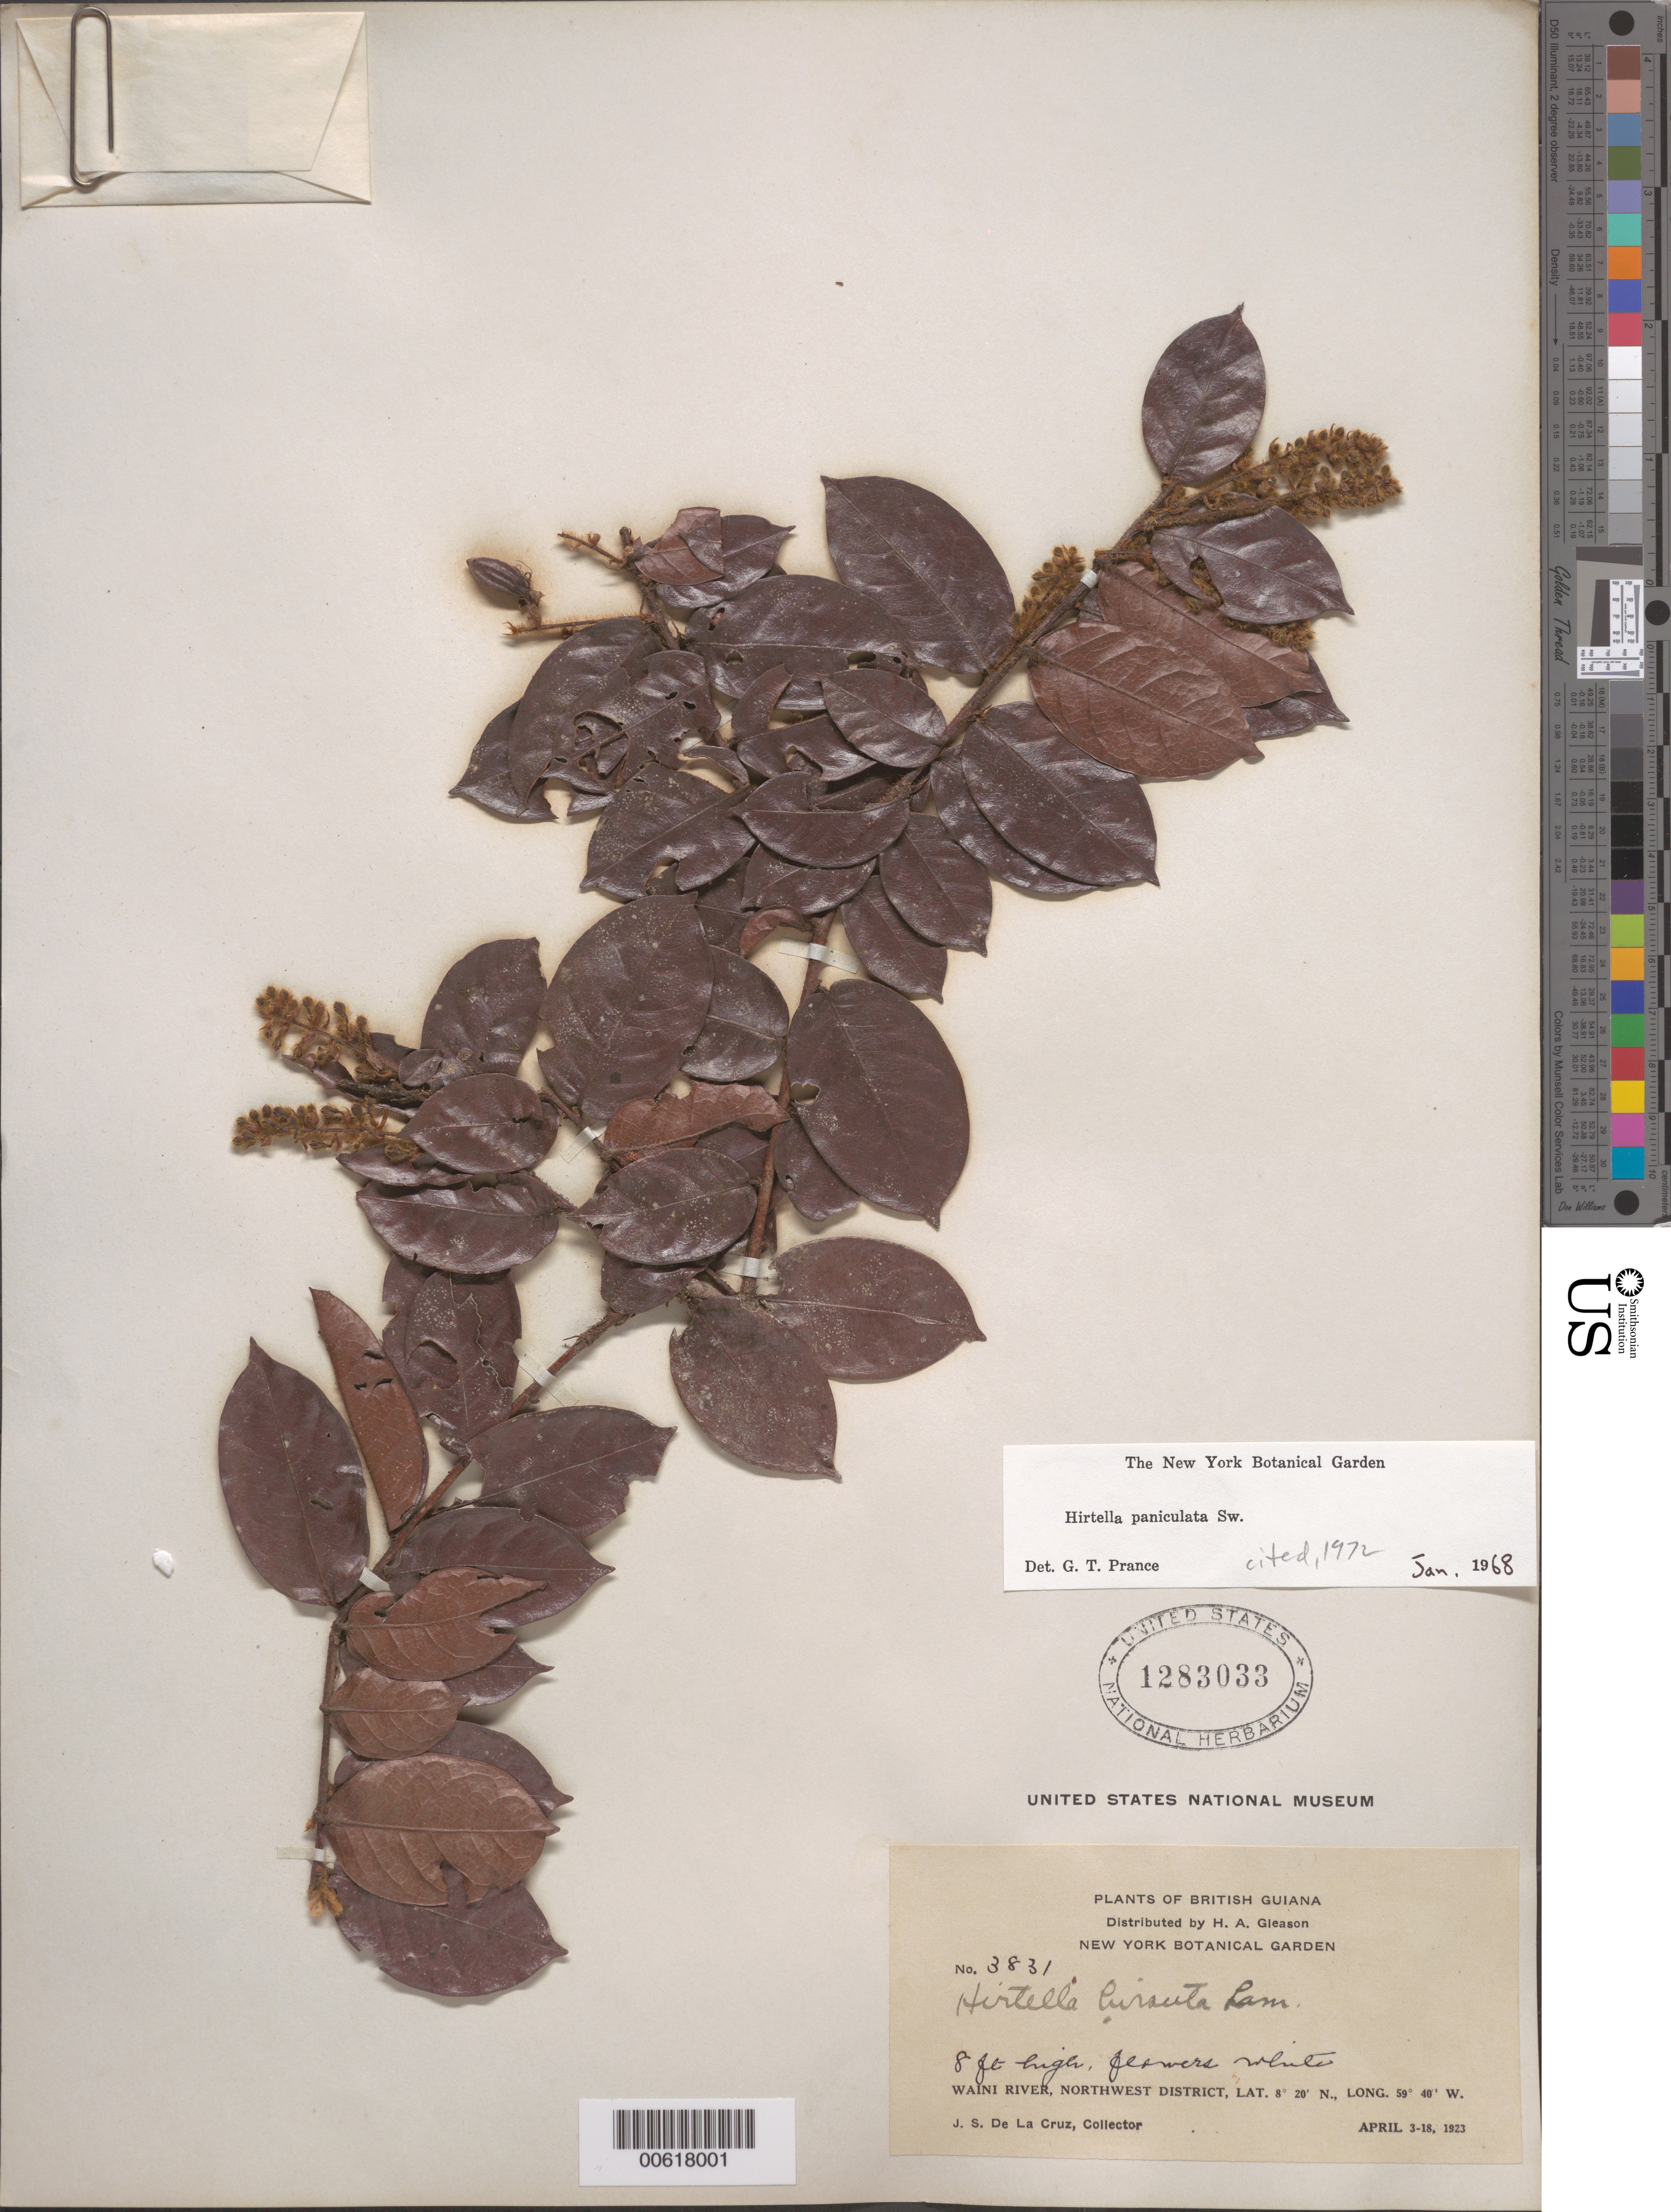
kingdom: Plantae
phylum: Tracheophyta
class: Magnoliopsida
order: Malpighiales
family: Chrysobalanaceae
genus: Hirtella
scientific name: Hirtella paniculata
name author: Sw.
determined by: Prance, G. T.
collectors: J. S. de la Cruz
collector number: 3831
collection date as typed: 3-Apr-23 to 18-Apr-23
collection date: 1923-04-03/1923-04-18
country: Guyana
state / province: Barima-Waini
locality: Waini R., NW District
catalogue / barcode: US 1283033